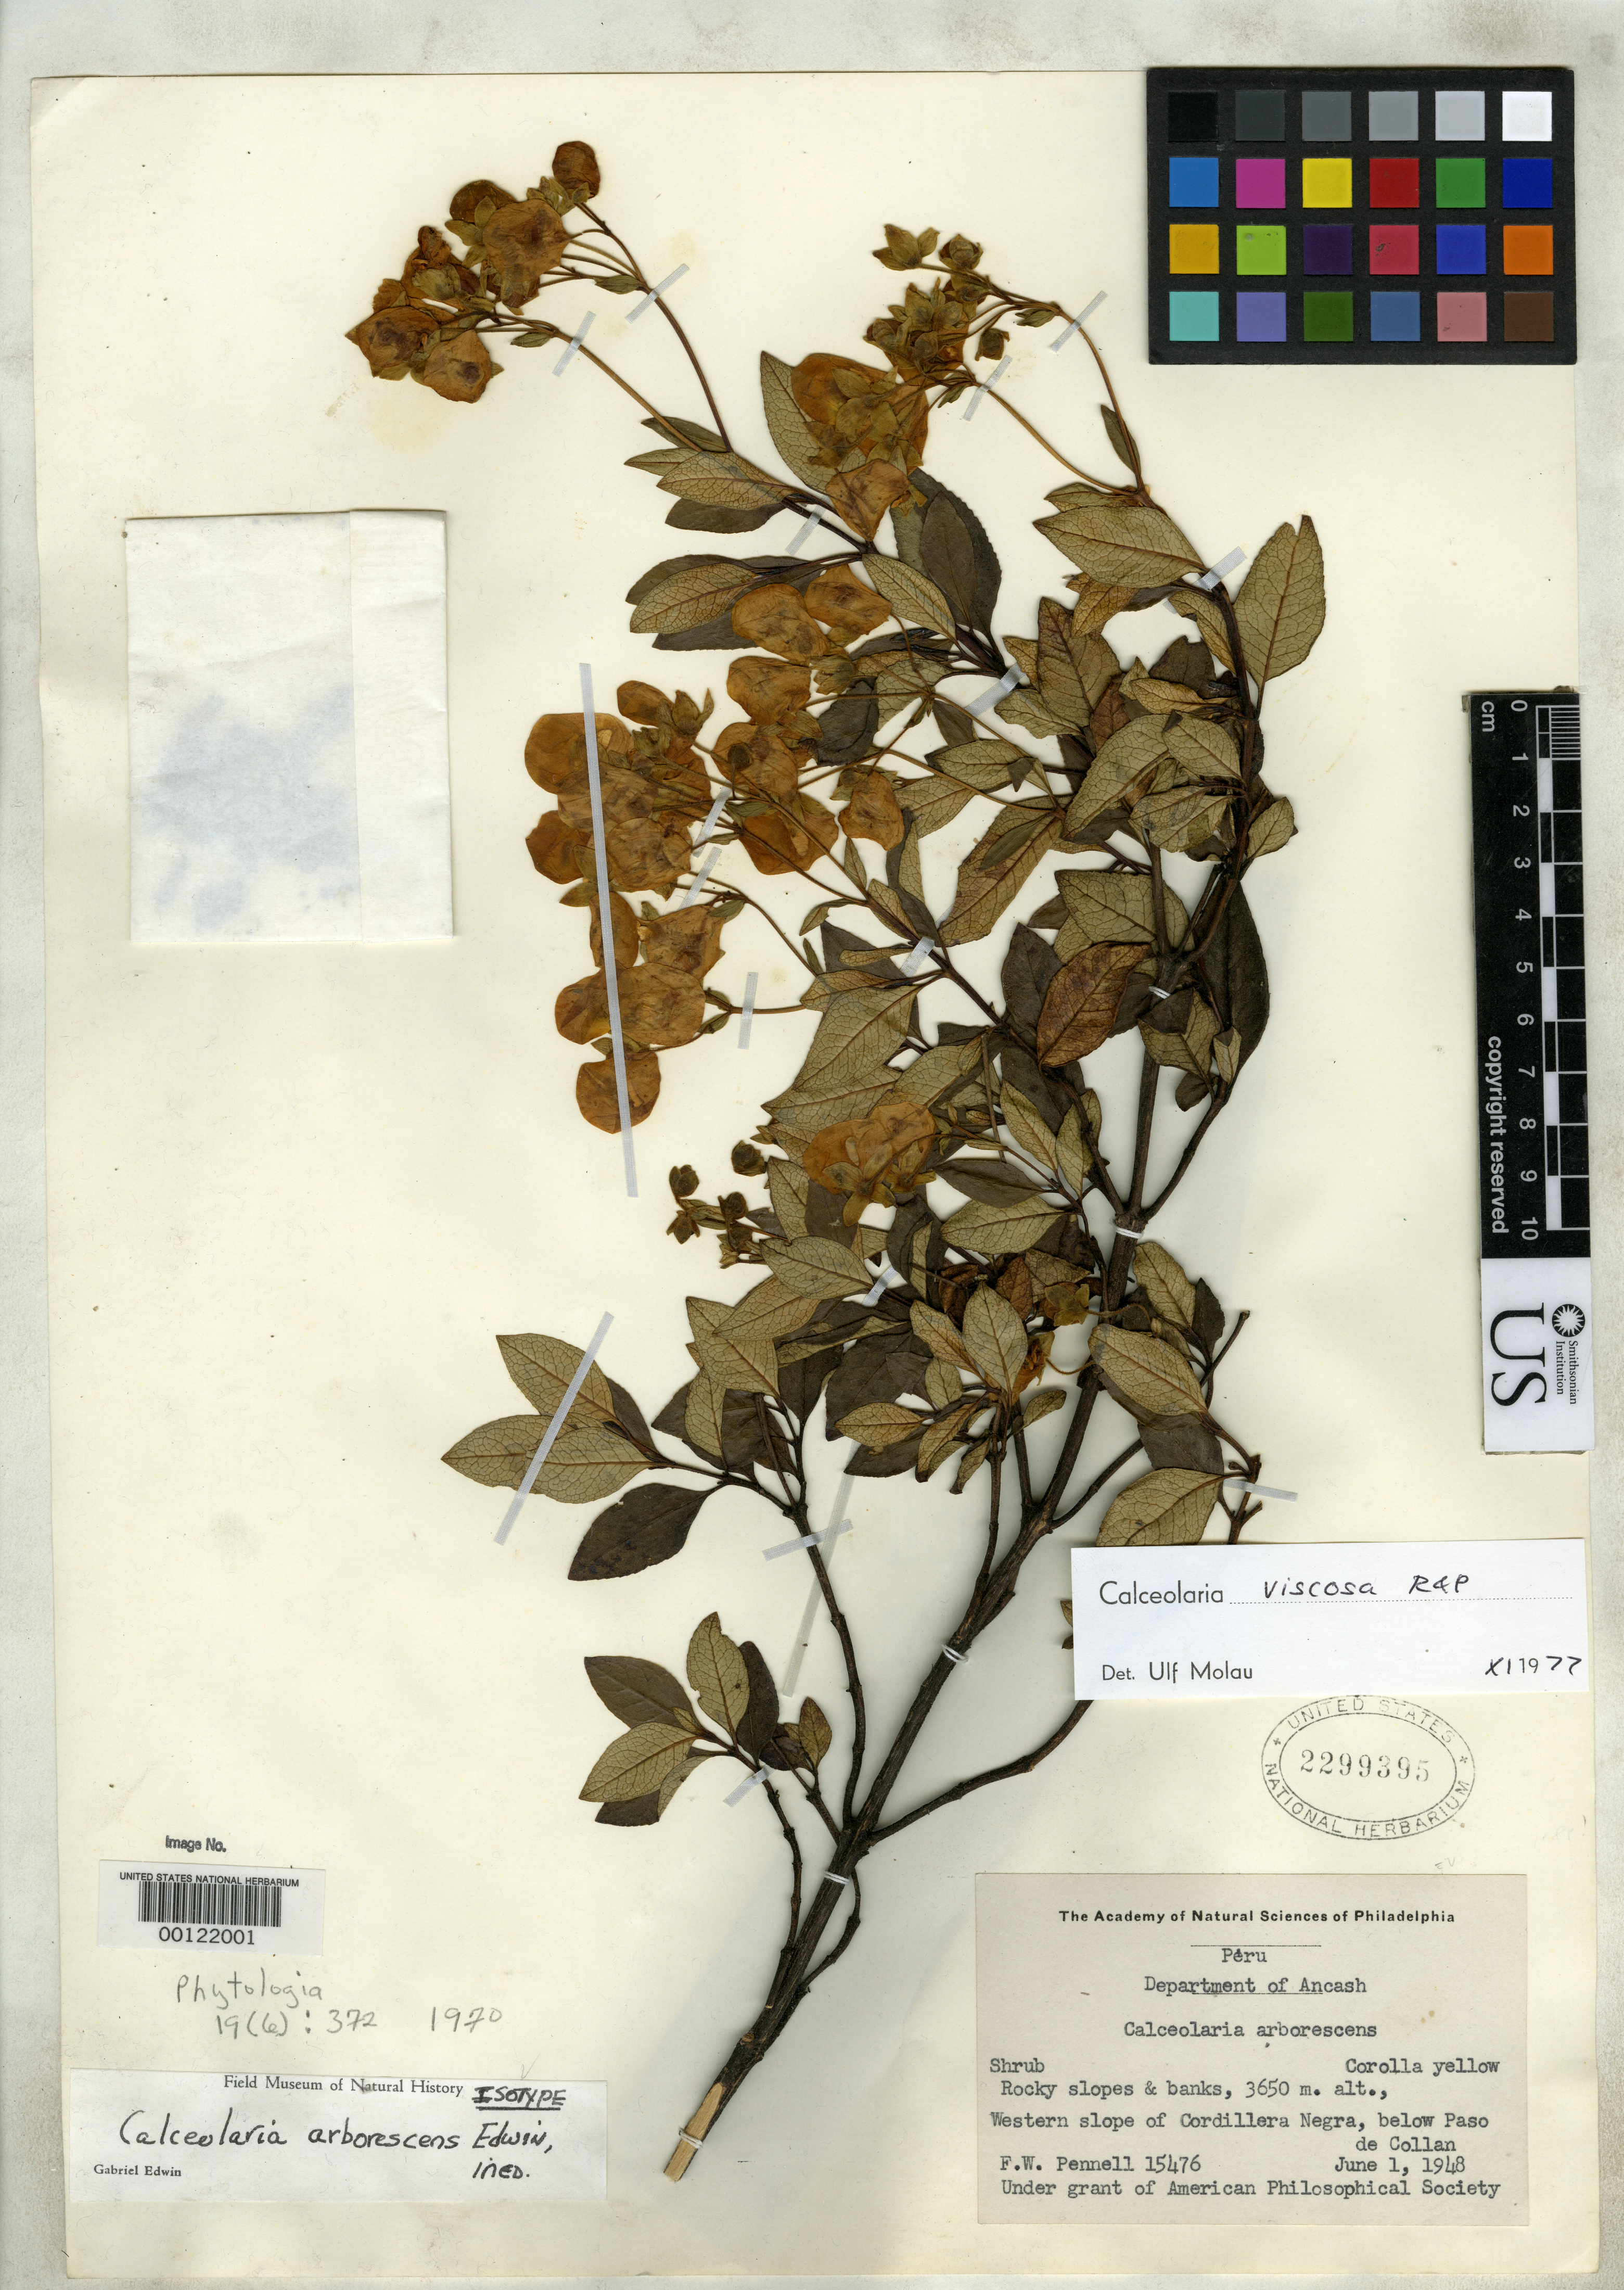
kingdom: Plantae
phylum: Tracheophyta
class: Magnoliopsida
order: Lamiales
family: Calceolariaceae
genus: Calceolaria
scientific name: Calceolaria arborescens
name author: Edwin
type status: Isotype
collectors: F. W. Pennell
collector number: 15476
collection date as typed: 01 Jun 1948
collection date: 1948-06-01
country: Peru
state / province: Ancash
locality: Cordillera Negra, Paso de Collan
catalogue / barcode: US 2299395